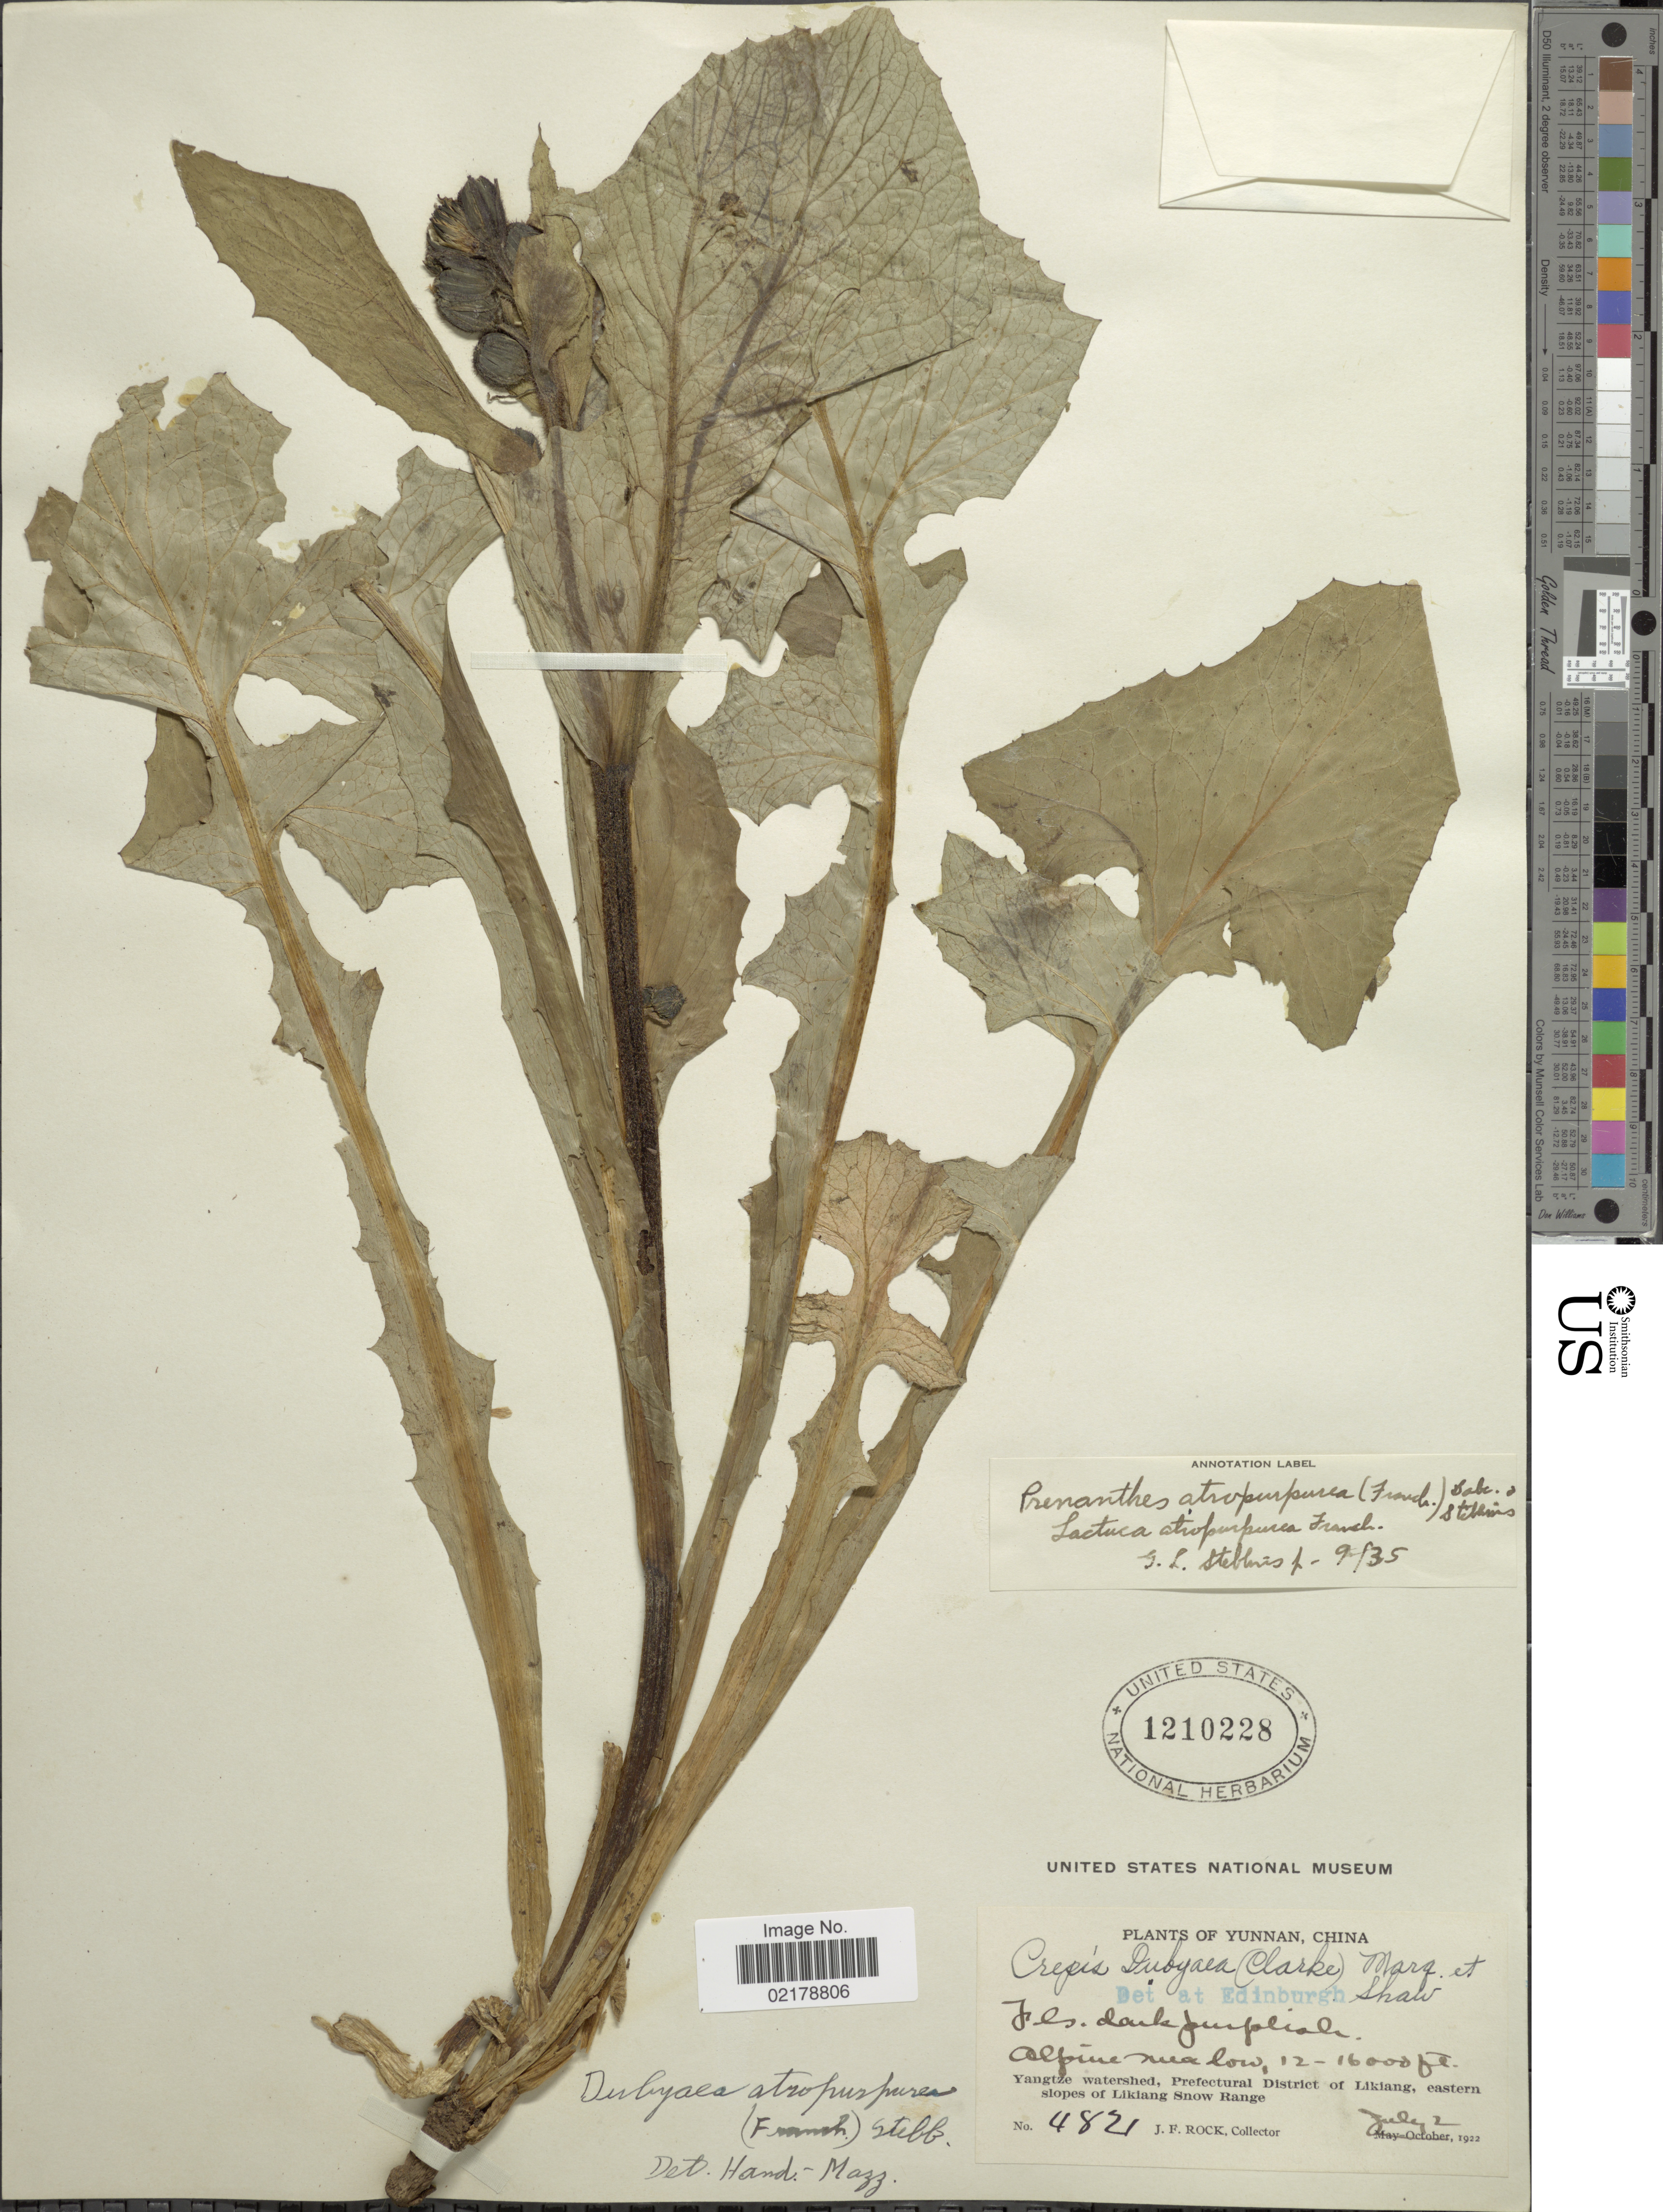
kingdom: Plantae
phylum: Tracheophyta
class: Magnoliopsida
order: Asterales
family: Asteraceae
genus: Dubyaea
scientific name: Dubyaea atropurpurea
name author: (Franch.) Stebbins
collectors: J. Rock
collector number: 4821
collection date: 1922-07-02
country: China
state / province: Yunnan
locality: Yunnan, China. Alpine meadow. Yangtze watershed, Prefectural District of Likiang, eastern slopes of Likiang Snow Range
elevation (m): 3658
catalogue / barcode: US 1210228